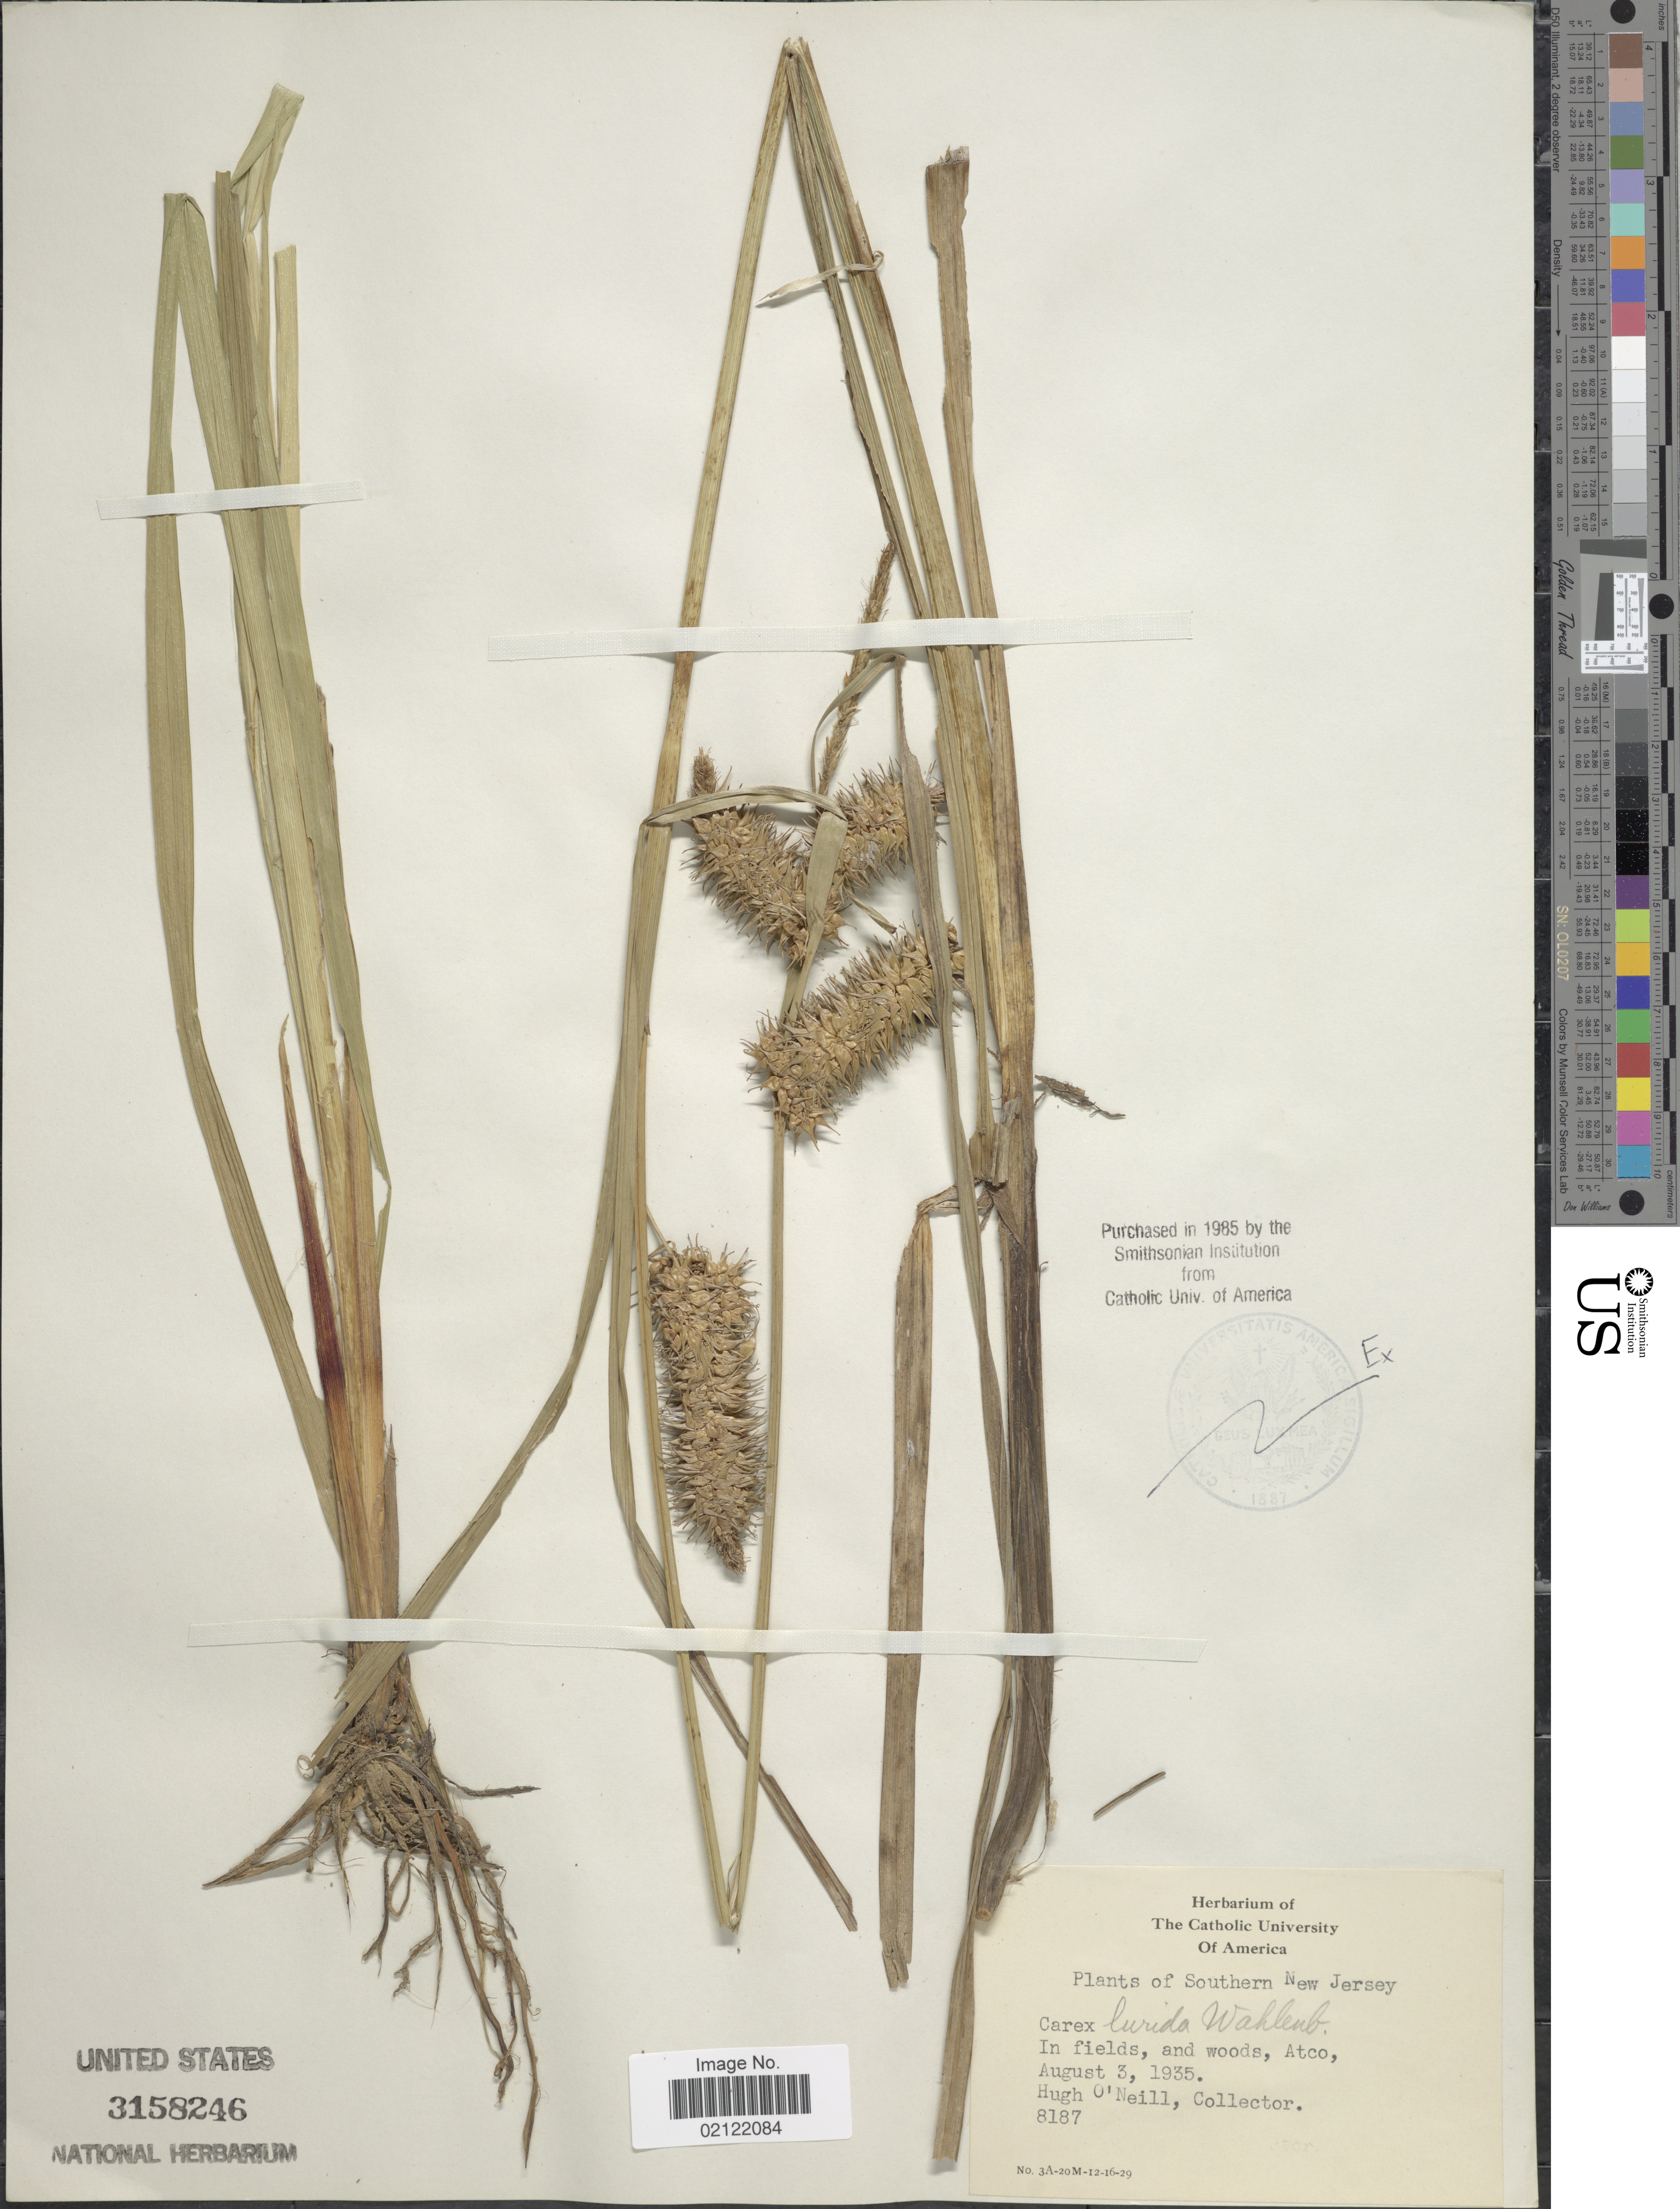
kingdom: Plantae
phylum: Tracheophyta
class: Liliopsida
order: Poales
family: Cyperaceae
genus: Carex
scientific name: Carex lurida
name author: Wahlenb.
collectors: H. O'Neill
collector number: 8187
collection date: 1935-08-03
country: United States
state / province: New Jersey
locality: Southern New Jersey. In fields, and woods, Atco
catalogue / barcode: US 3158246